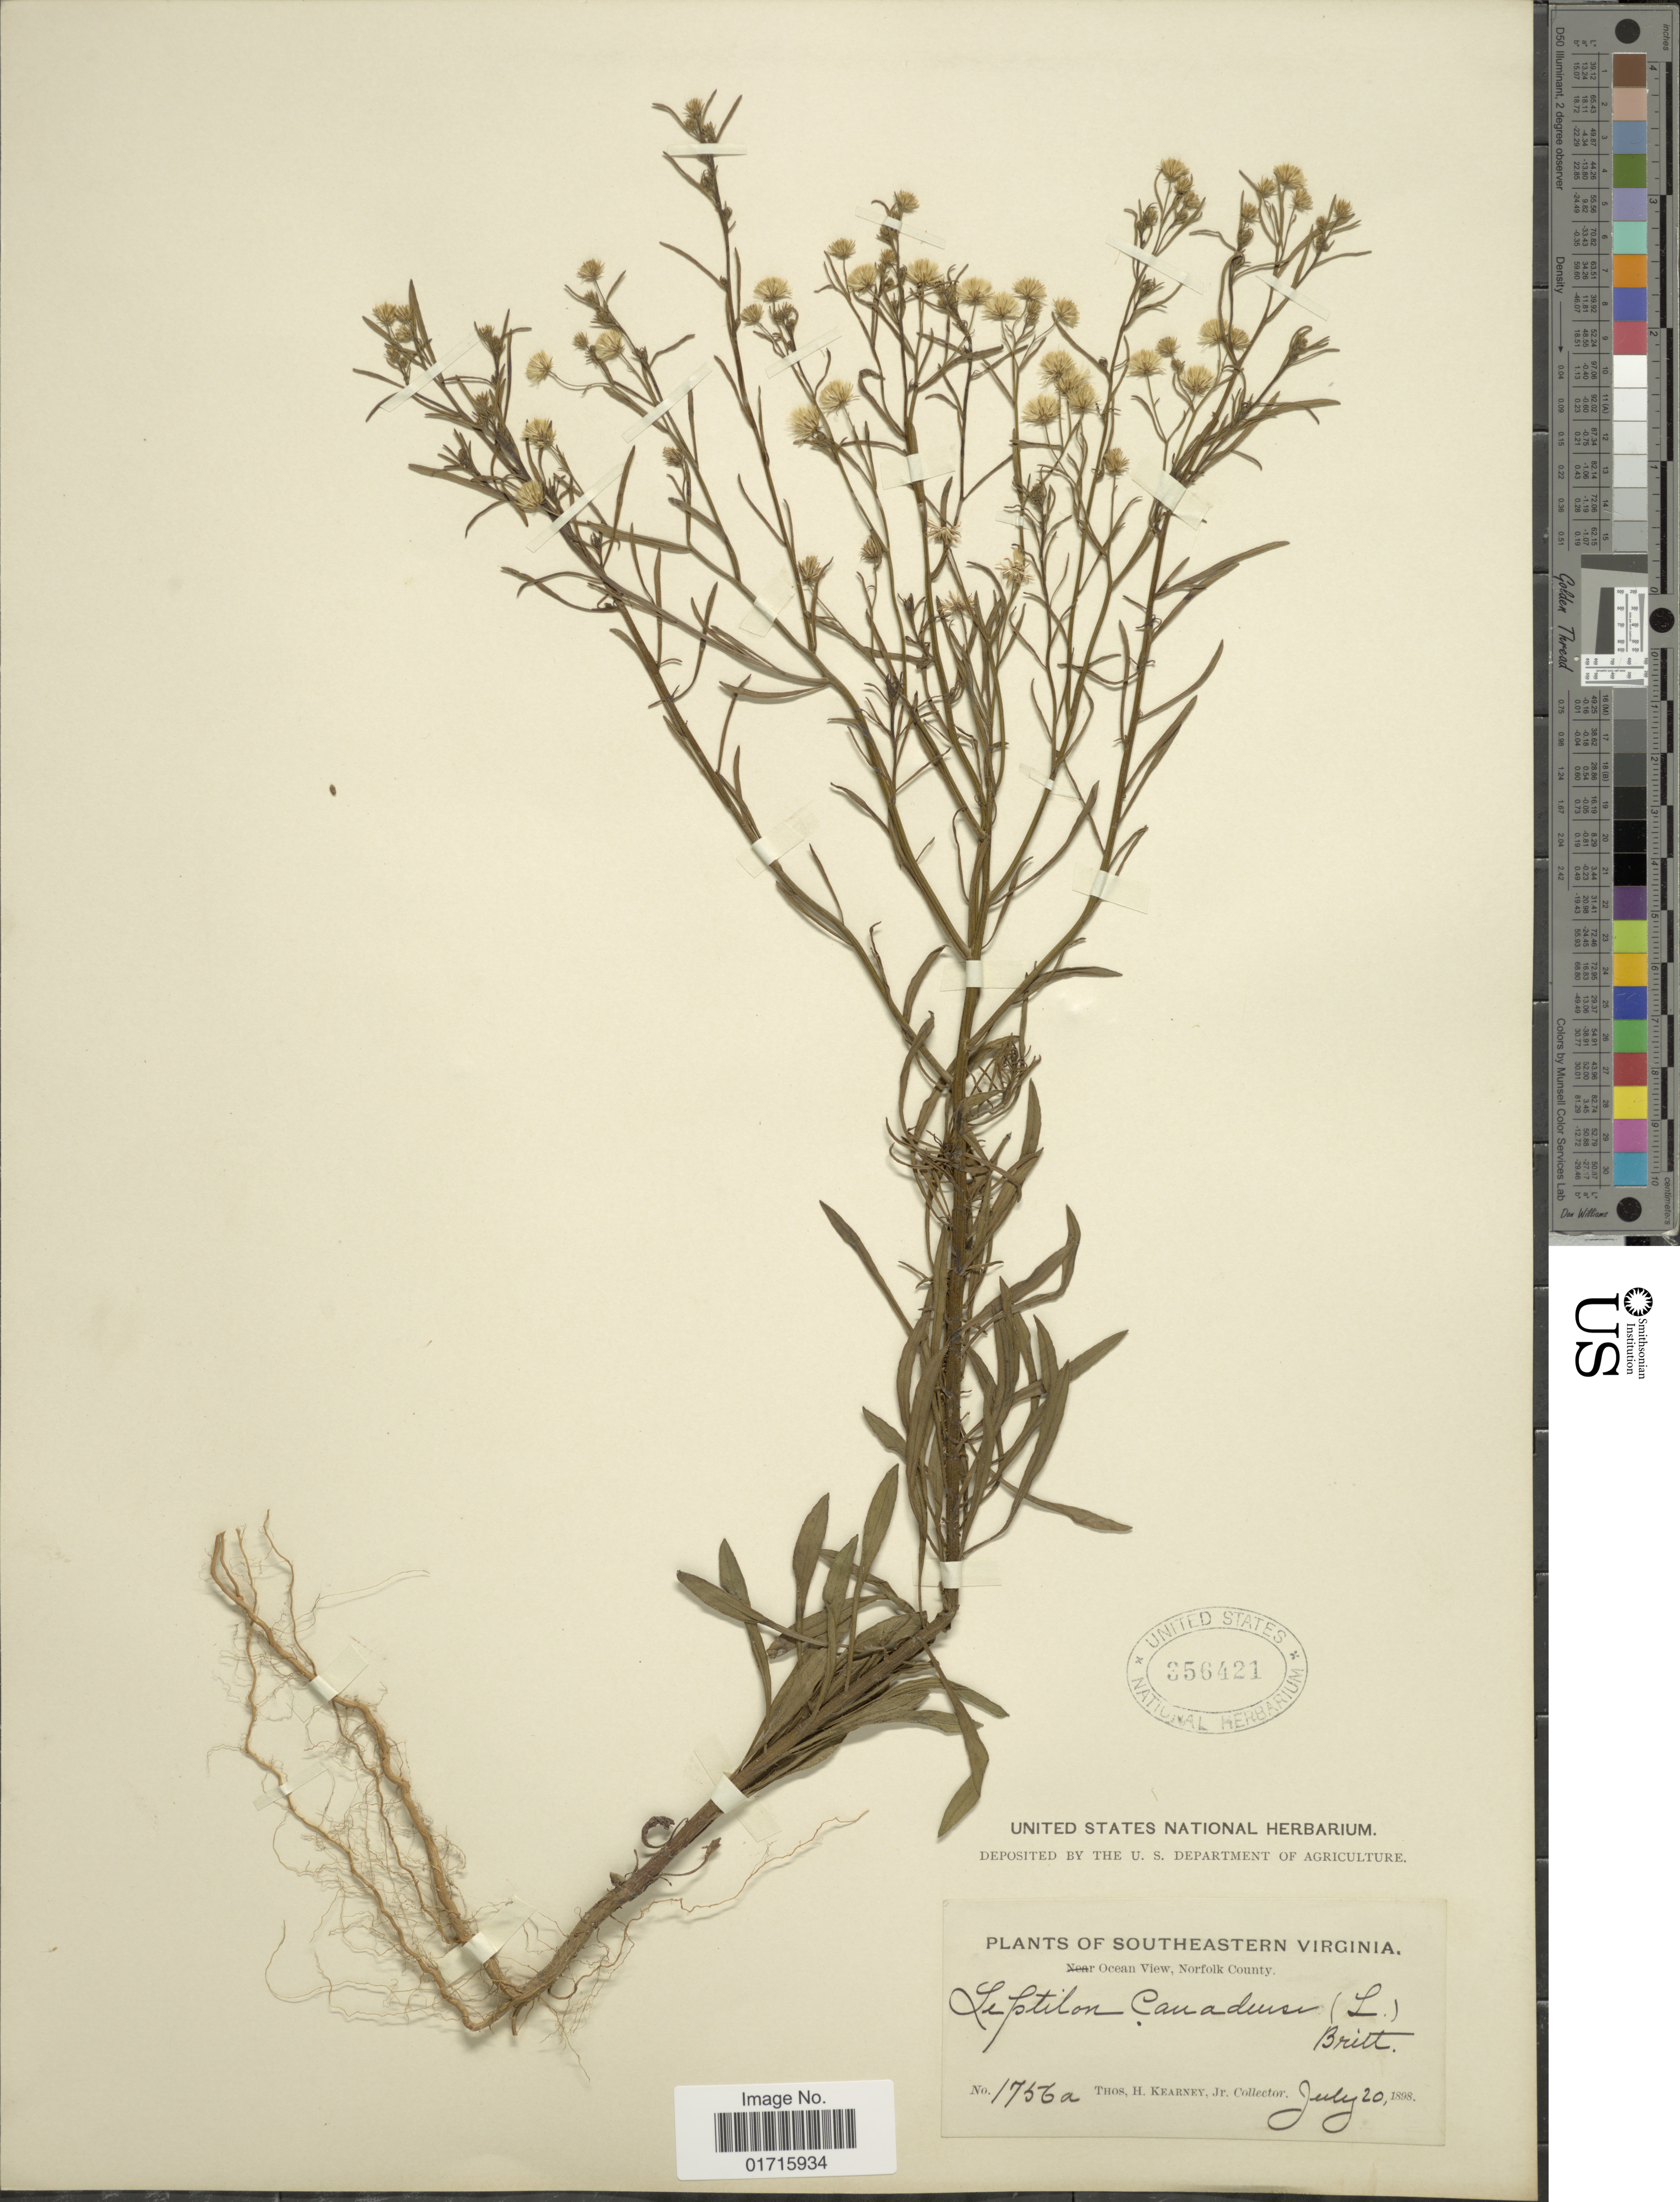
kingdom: Plantae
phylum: Tracheophyta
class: Magnoliopsida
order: Asterales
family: Asteraceae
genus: Conyza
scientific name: Conyza canadensis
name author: (L.) Cronq.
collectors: T. H. Kearney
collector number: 1756a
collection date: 1898-07-20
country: United States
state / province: Virginia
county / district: City of Norfolk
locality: Southeastern Virginia. Ocean View, Norfolk County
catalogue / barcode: US 356421